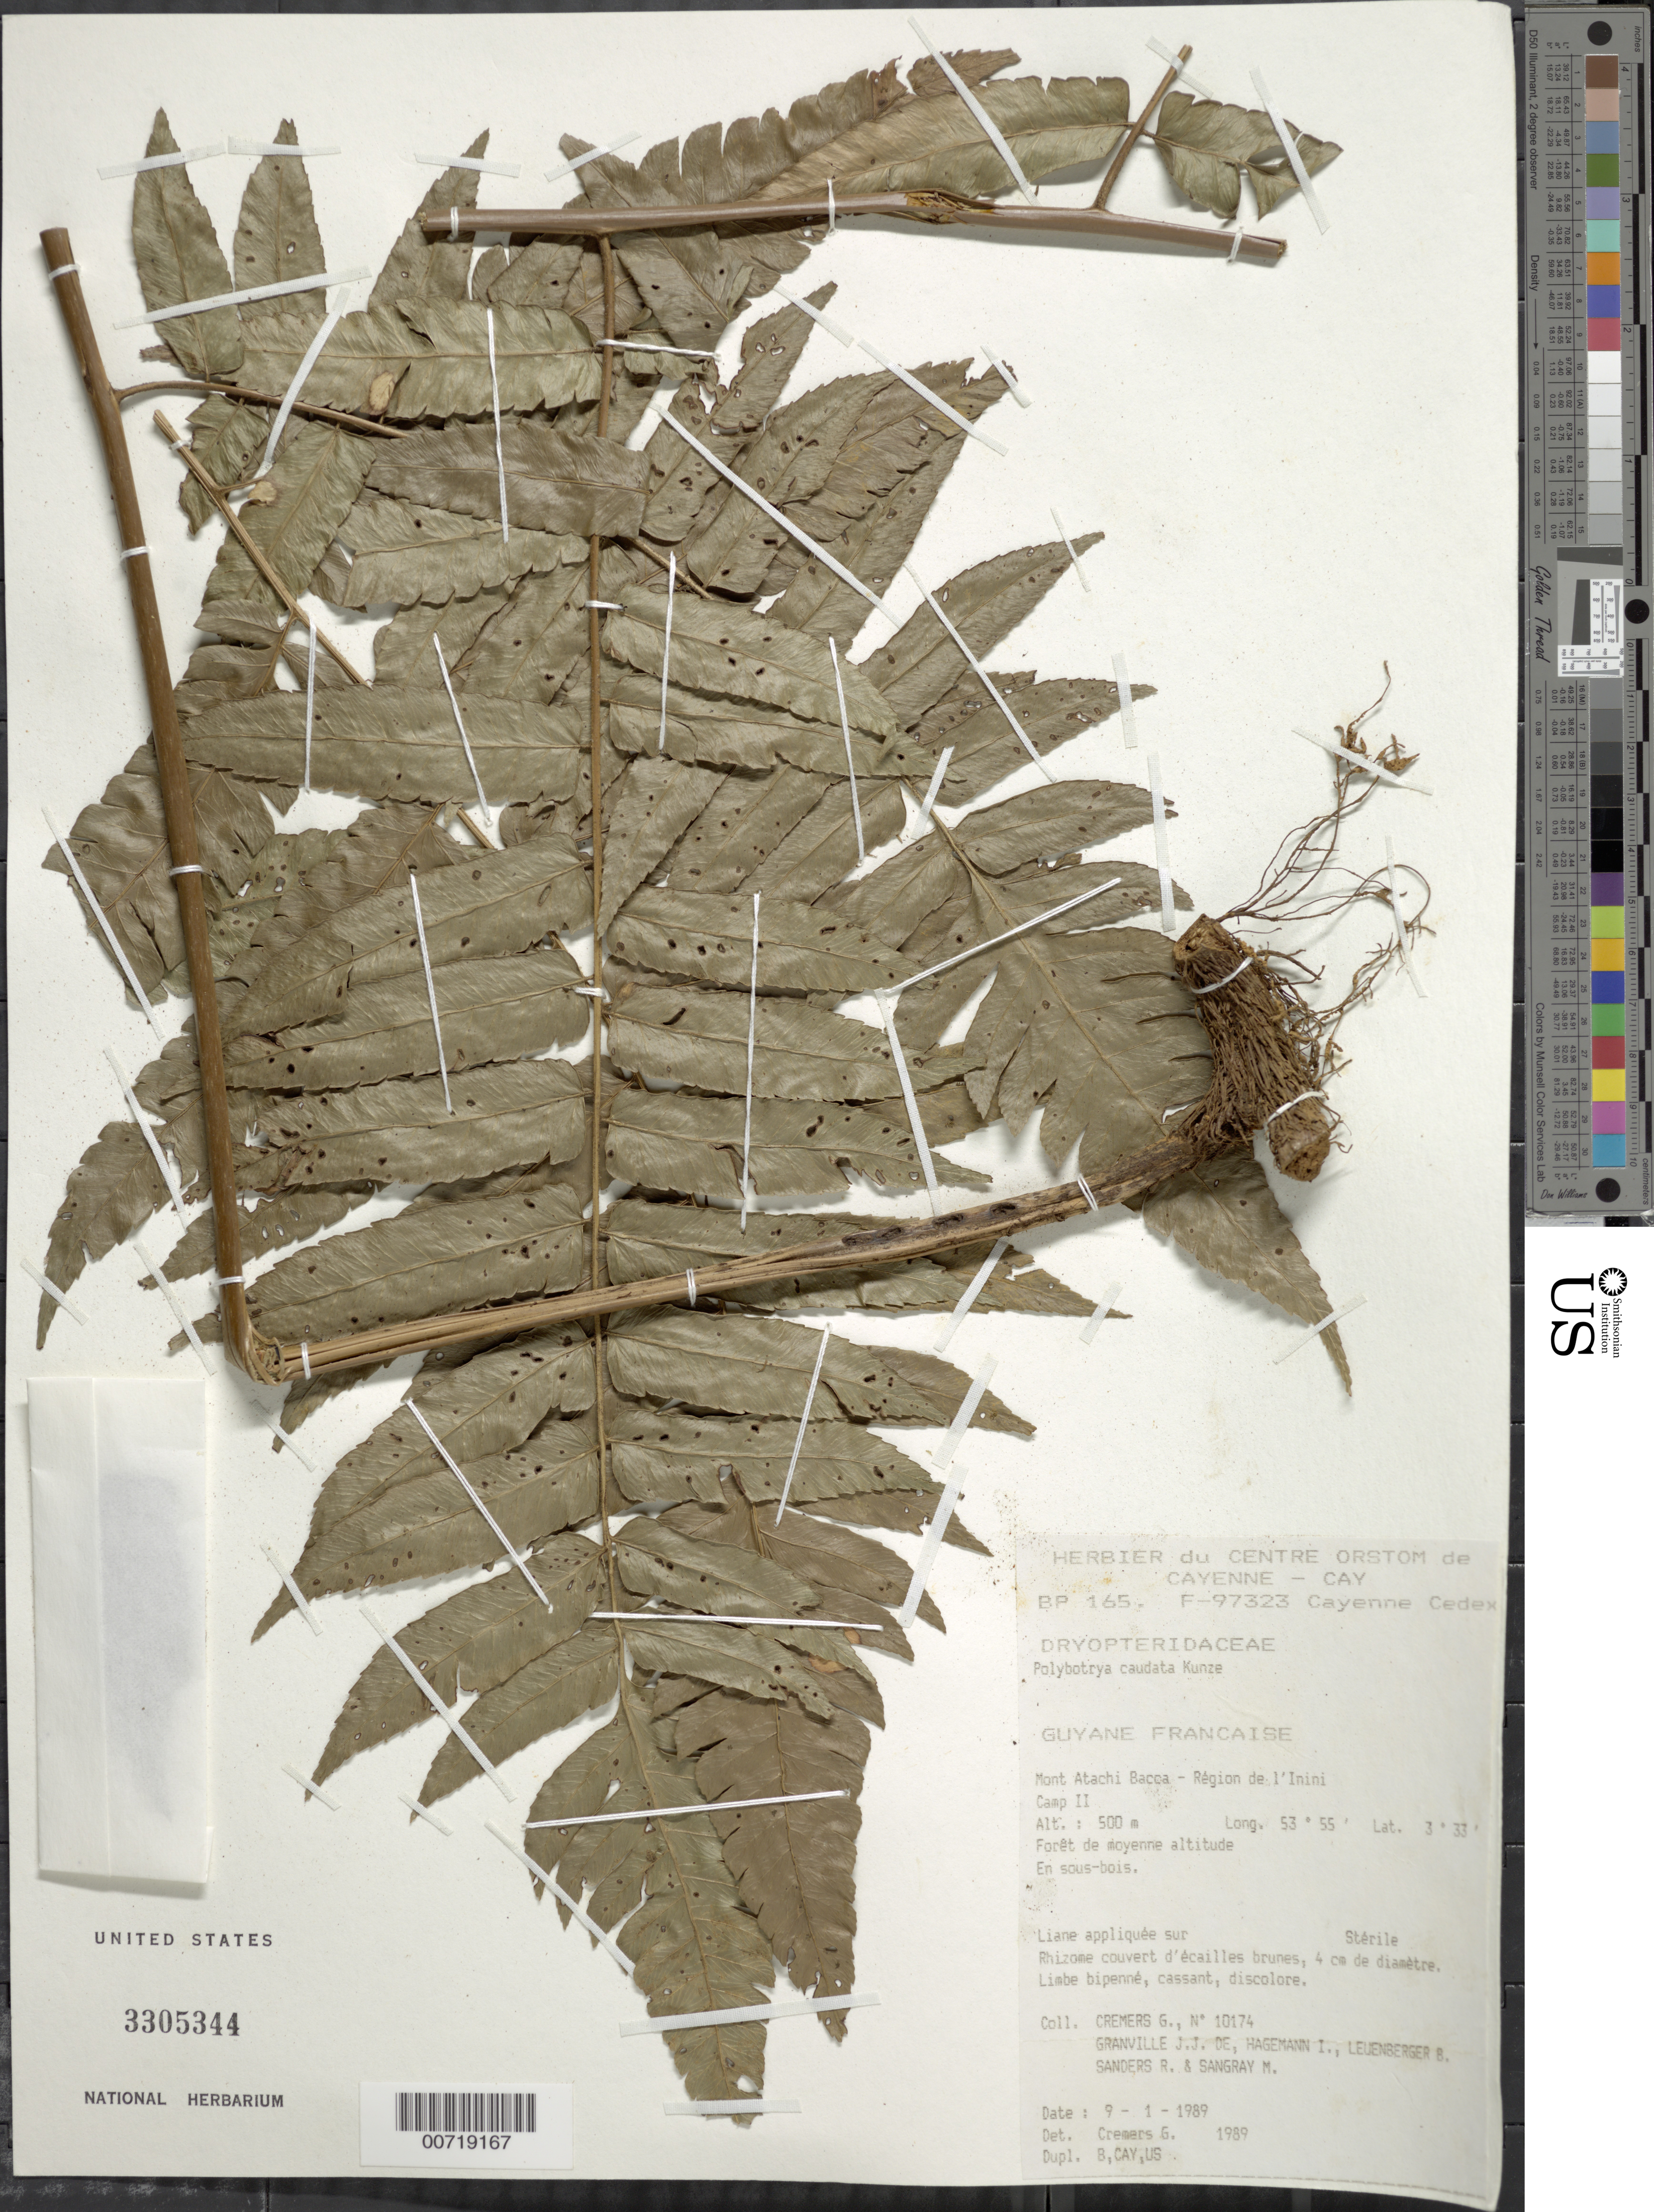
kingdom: Plantae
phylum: Tracheophyta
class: Polypodiopsida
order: Polypodiales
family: Dryopteridaceae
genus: Polybotrya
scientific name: Polybotrya caudata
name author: Kunze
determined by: Cremers, Georges A.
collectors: G. Cremers et al.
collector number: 10174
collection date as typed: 9-Jan-89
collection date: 1989-01-09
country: French Guiana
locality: Mont Atachi Bacca, région de l'Inini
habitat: Forest, middle altitude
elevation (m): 500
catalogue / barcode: US 3305344